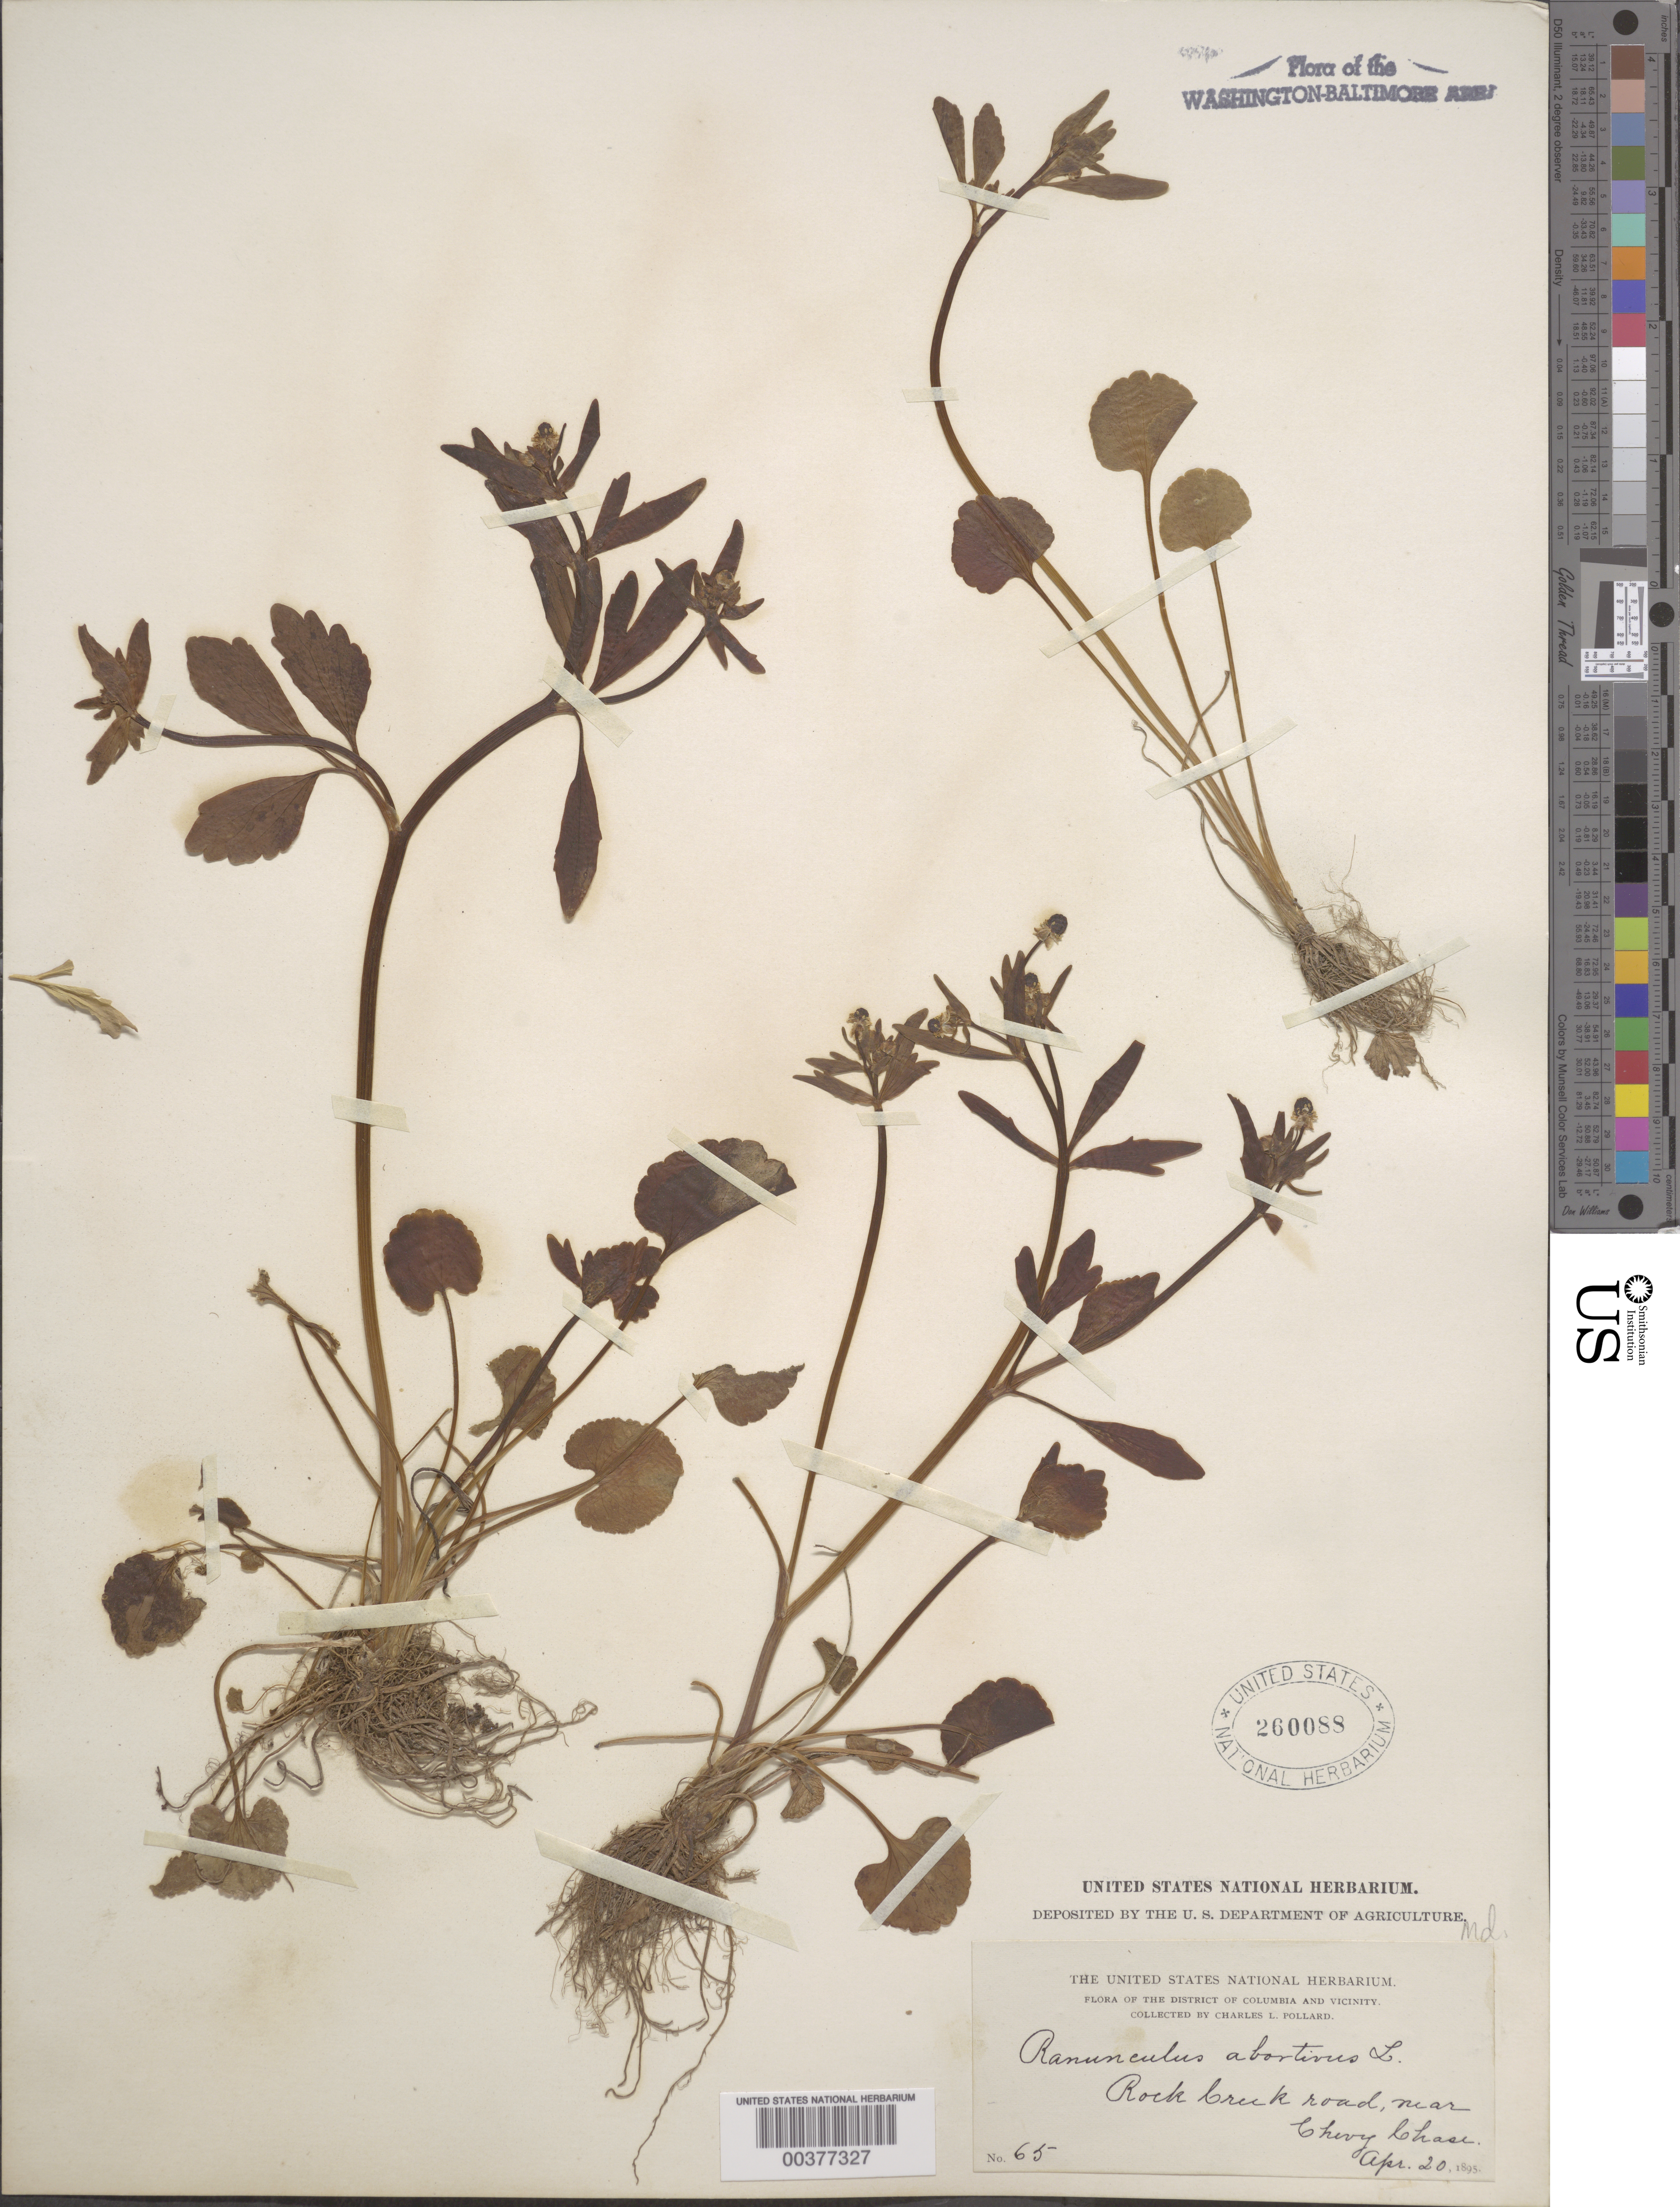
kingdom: Plantae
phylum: Tracheophyta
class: Magnoliopsida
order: Ranunculales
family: Ranunculaceae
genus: Ranunculus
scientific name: Ranunculus abortivus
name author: L.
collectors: C. L. Pollard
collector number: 65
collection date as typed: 20 Apr 1895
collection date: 1895-04-20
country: United States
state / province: Maryland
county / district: Montgomery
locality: Rock Creek road, near Chevy Chase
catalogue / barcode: US 260088